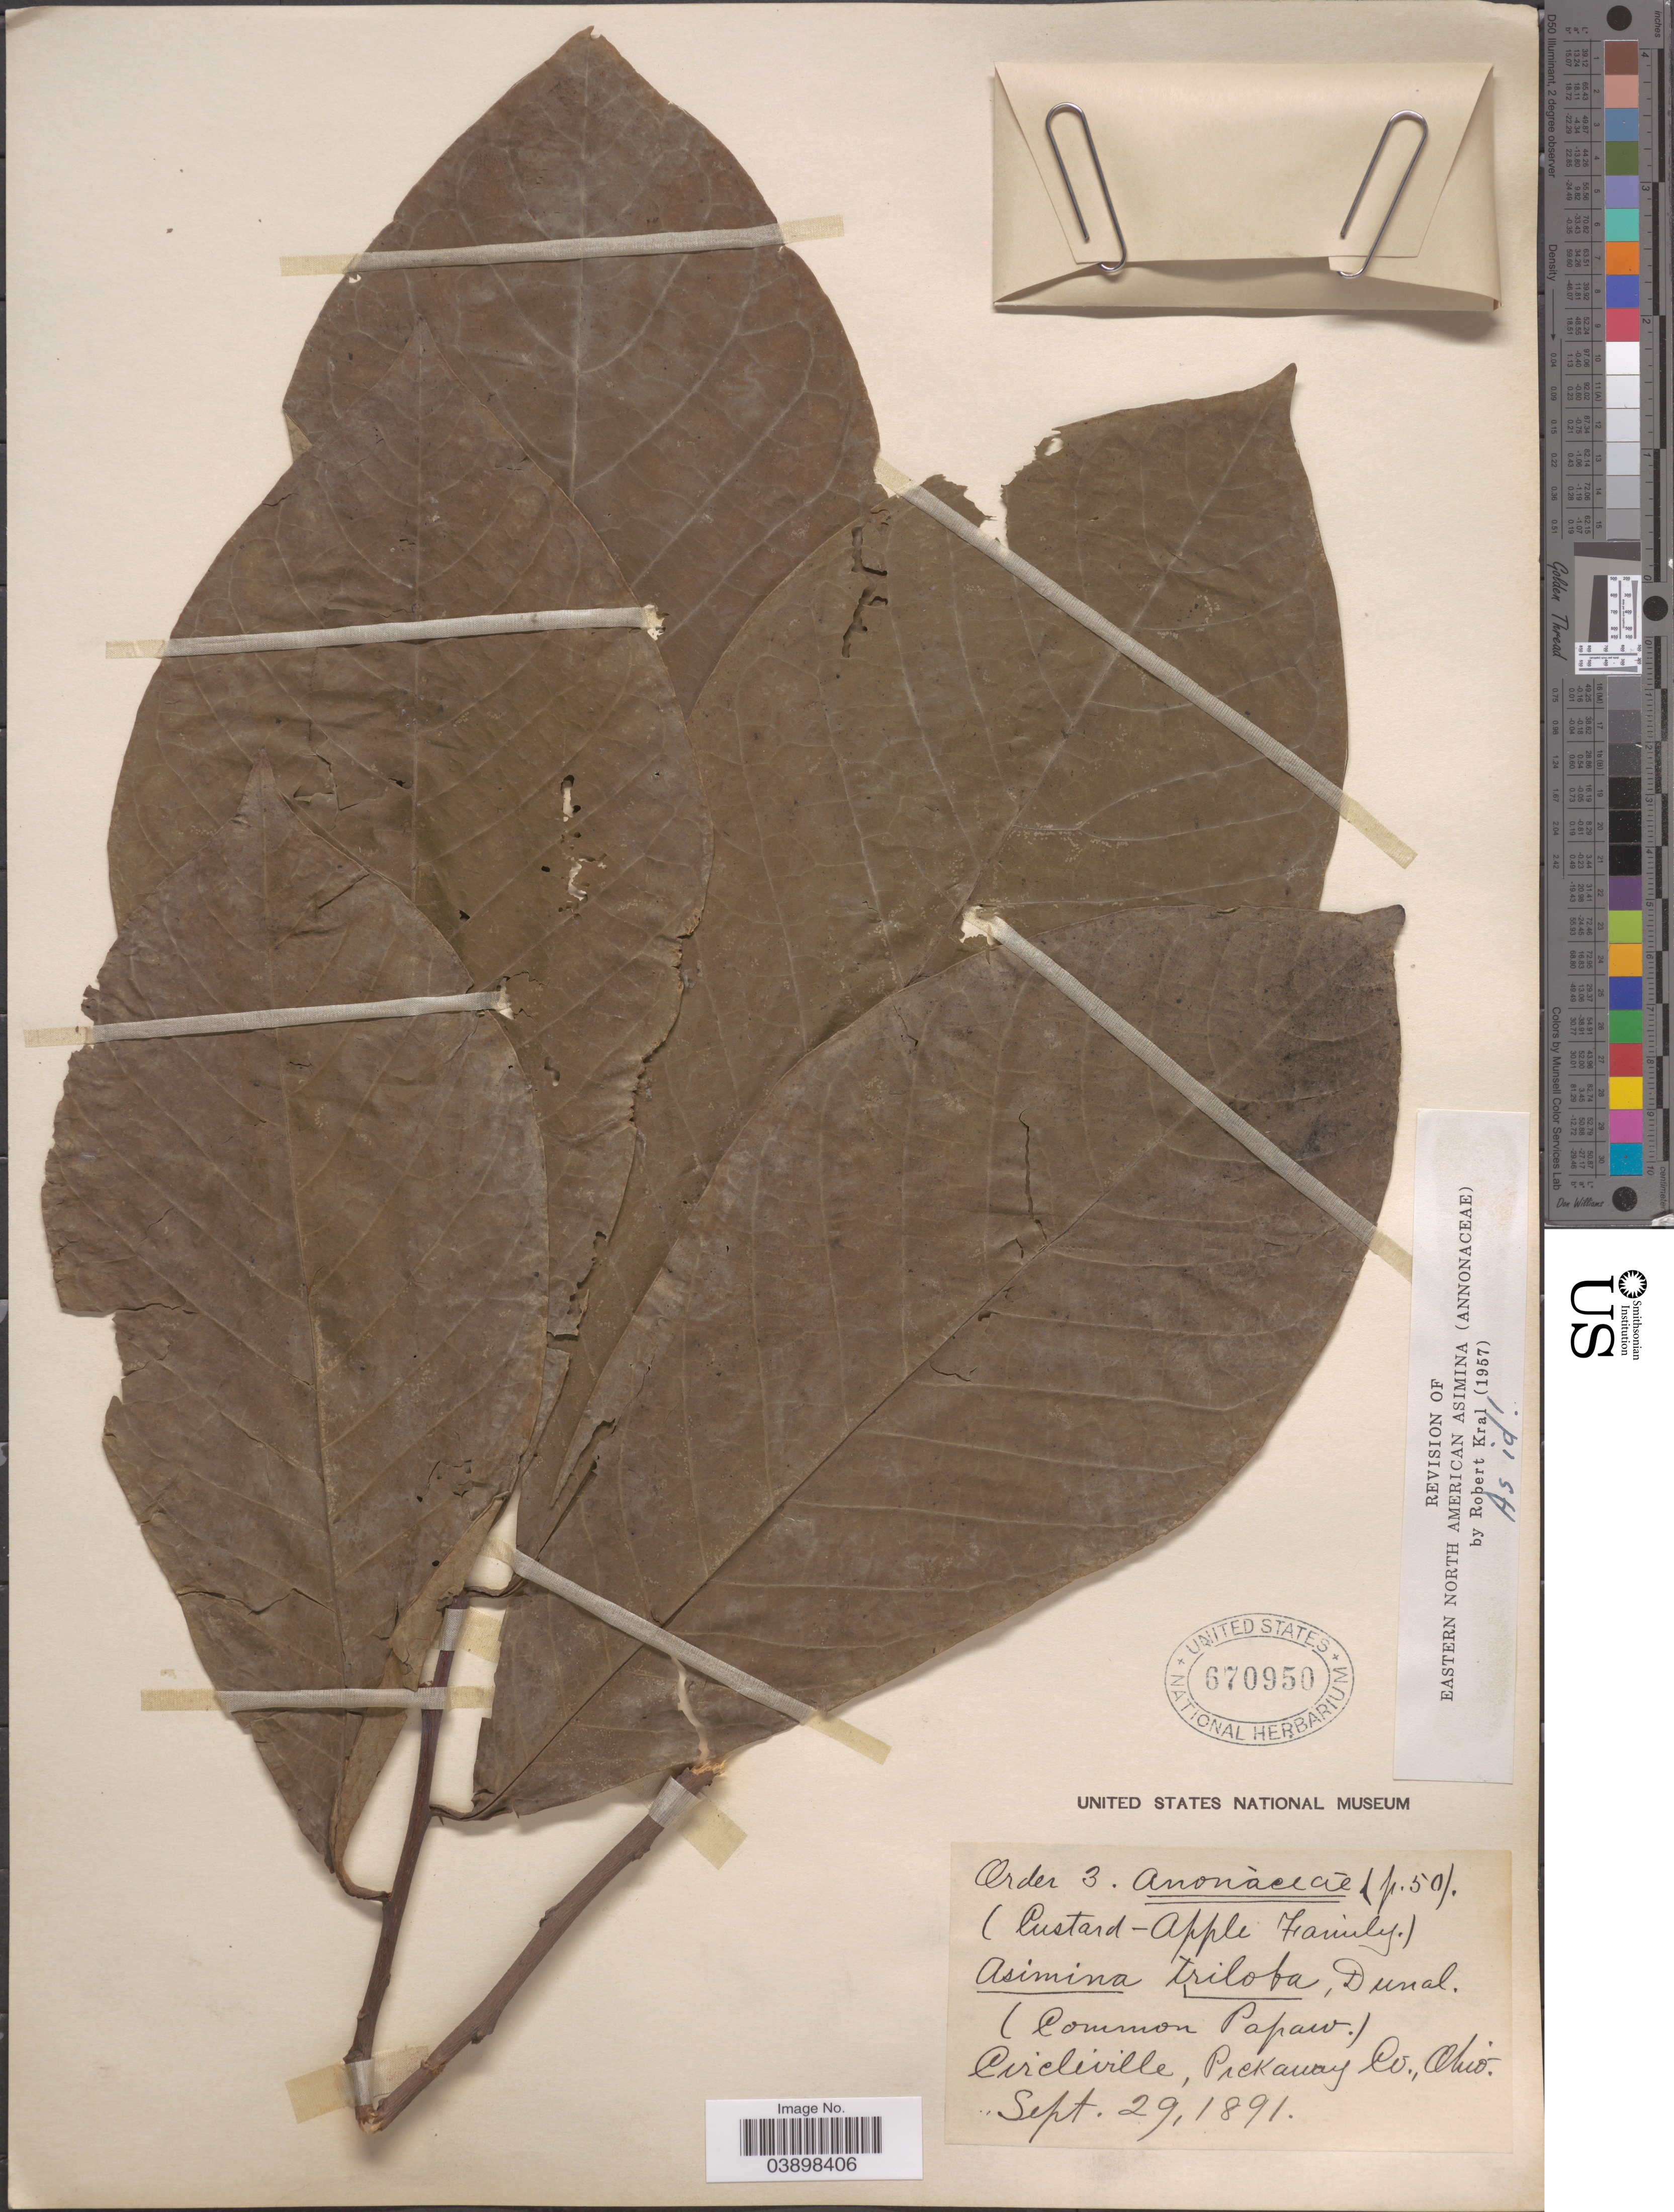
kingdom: Plantae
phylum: Tracheophyta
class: Magnoliopsida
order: Magnoliales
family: Annonaceae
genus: Asimina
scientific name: Asimina triloba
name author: (L.) Dunal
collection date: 1891-09-29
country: United States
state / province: Ohio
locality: Circleville, Pickaway Co.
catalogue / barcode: US 670950